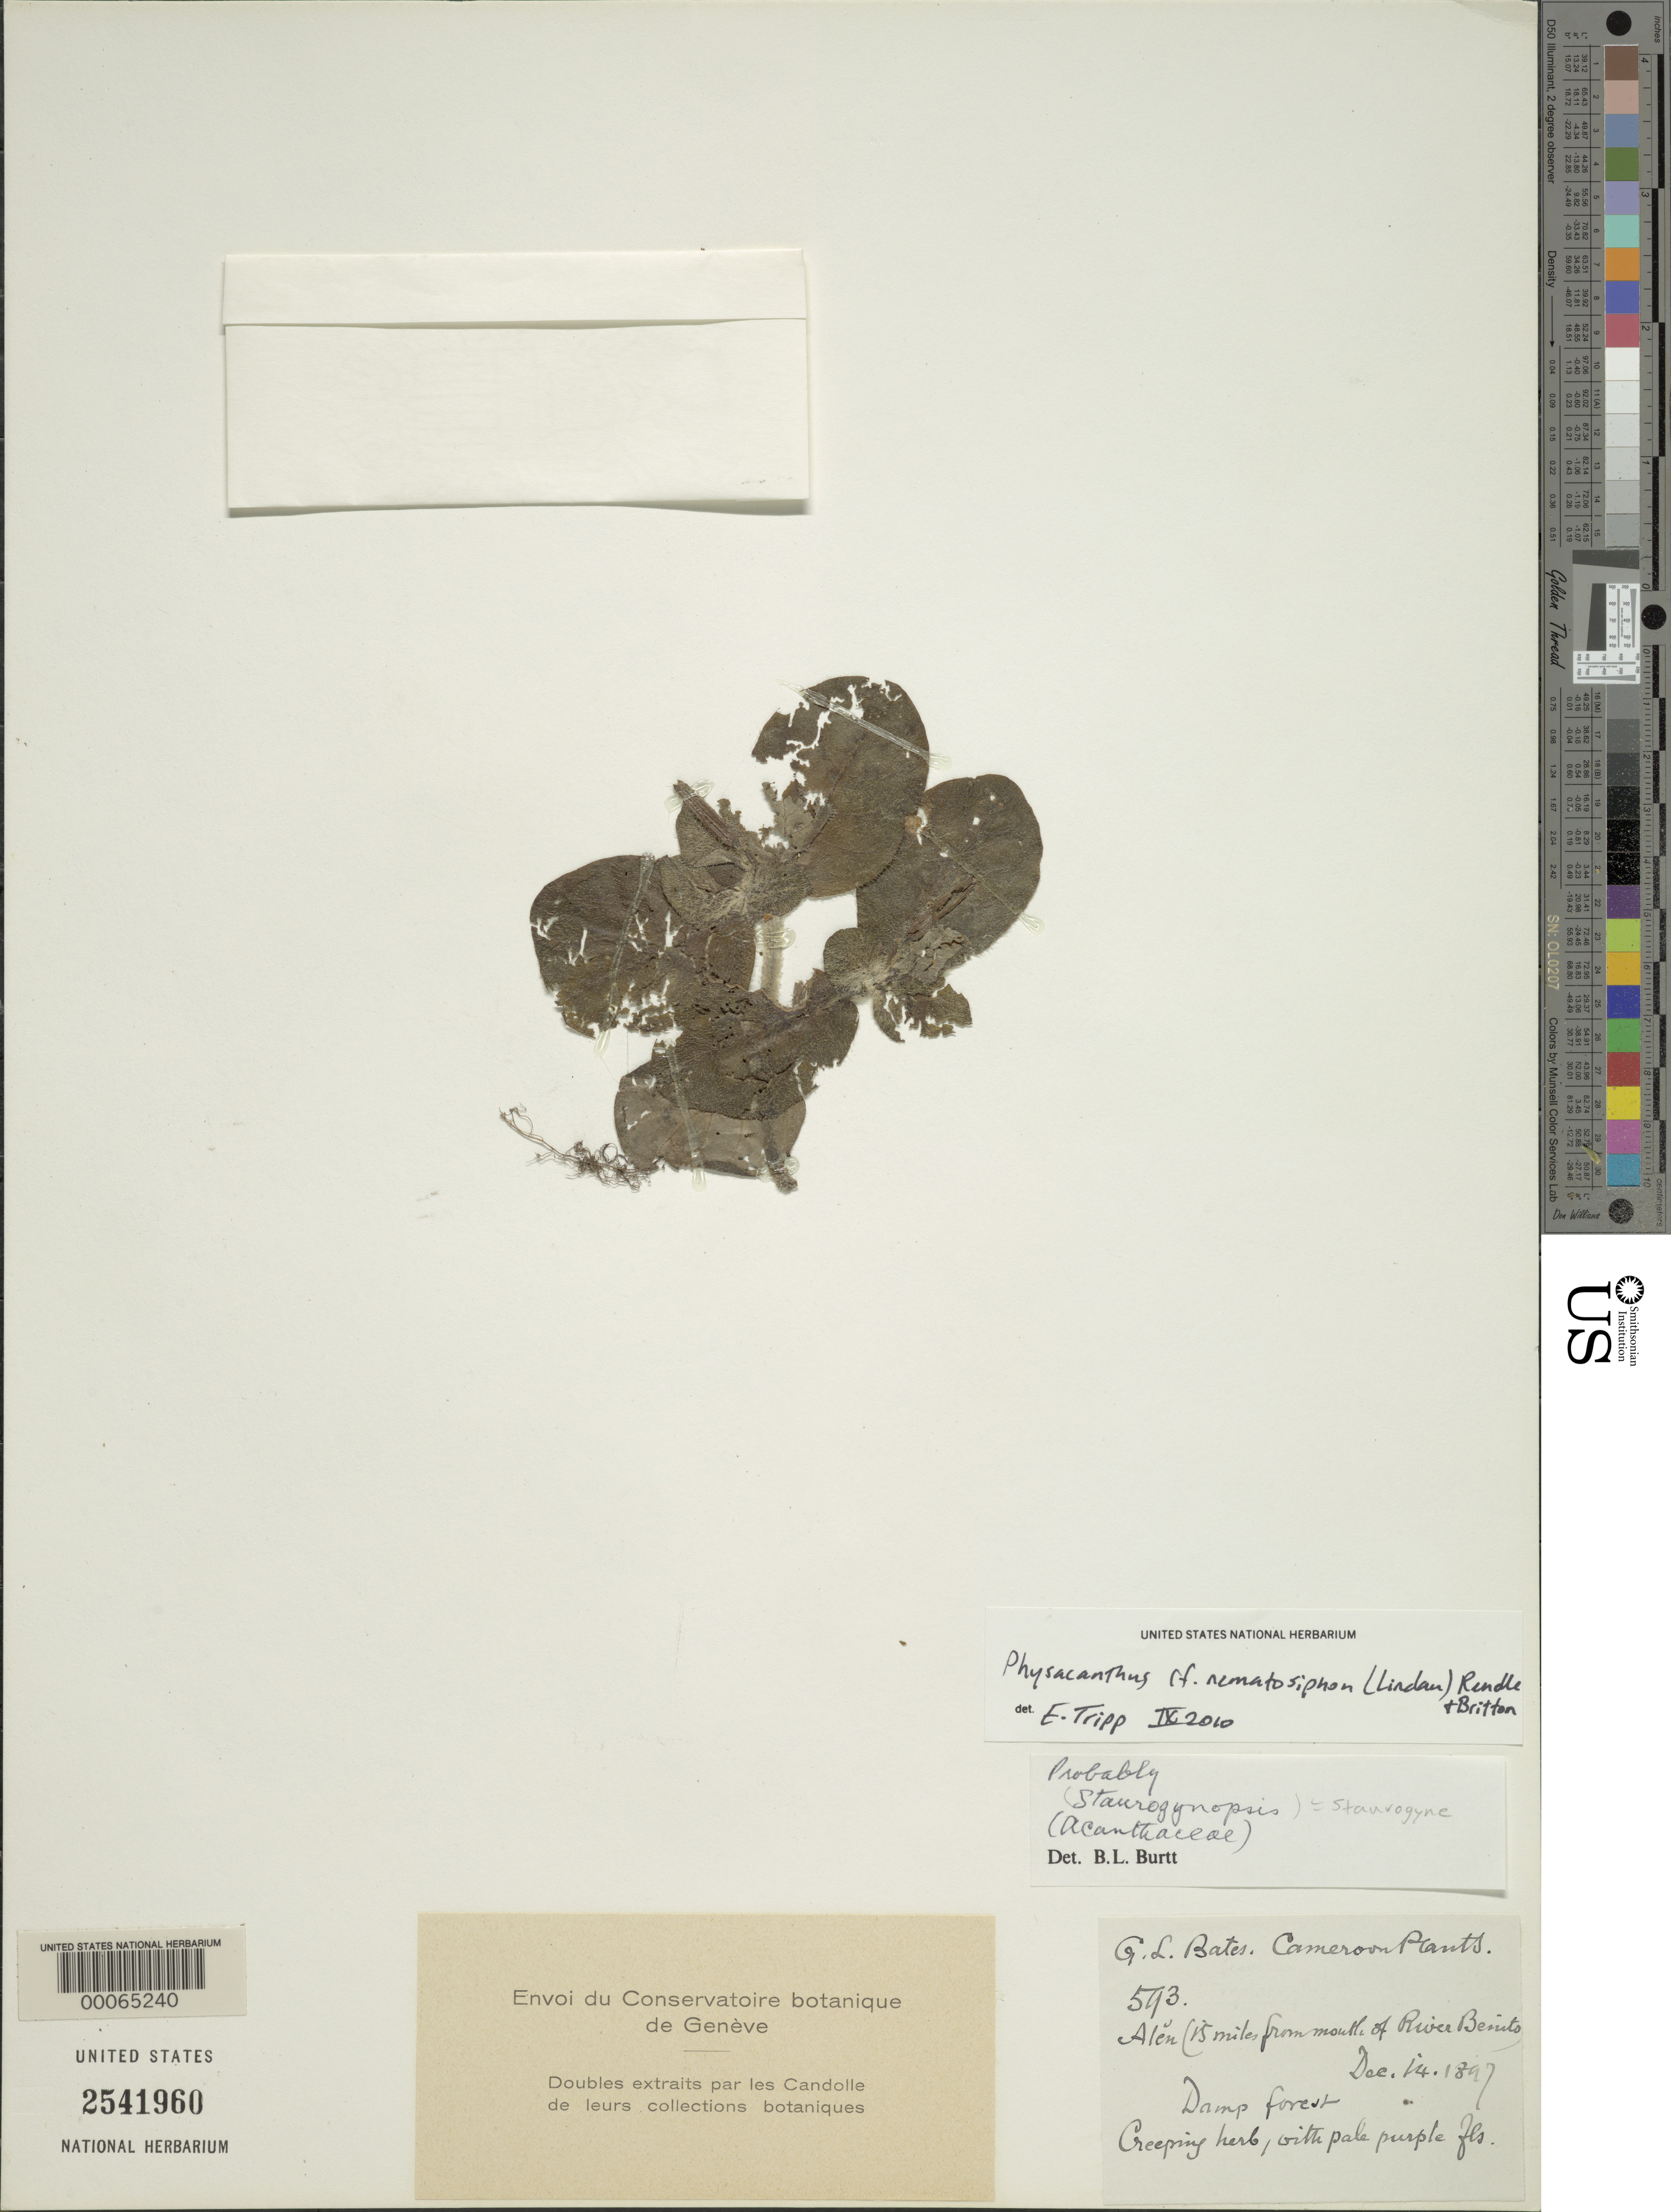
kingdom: Plantae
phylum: Tracheophyta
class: Magnoliopsida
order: Lamiales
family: Acanthaceae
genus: Physacanthus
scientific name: Physacanthus nematosiphon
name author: (Lindau) Rendle & Britten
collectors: G. Bates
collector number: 593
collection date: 1897-12-14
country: Cameroon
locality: Alen (15 miles from mouth of River Benito).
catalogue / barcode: US 2541960